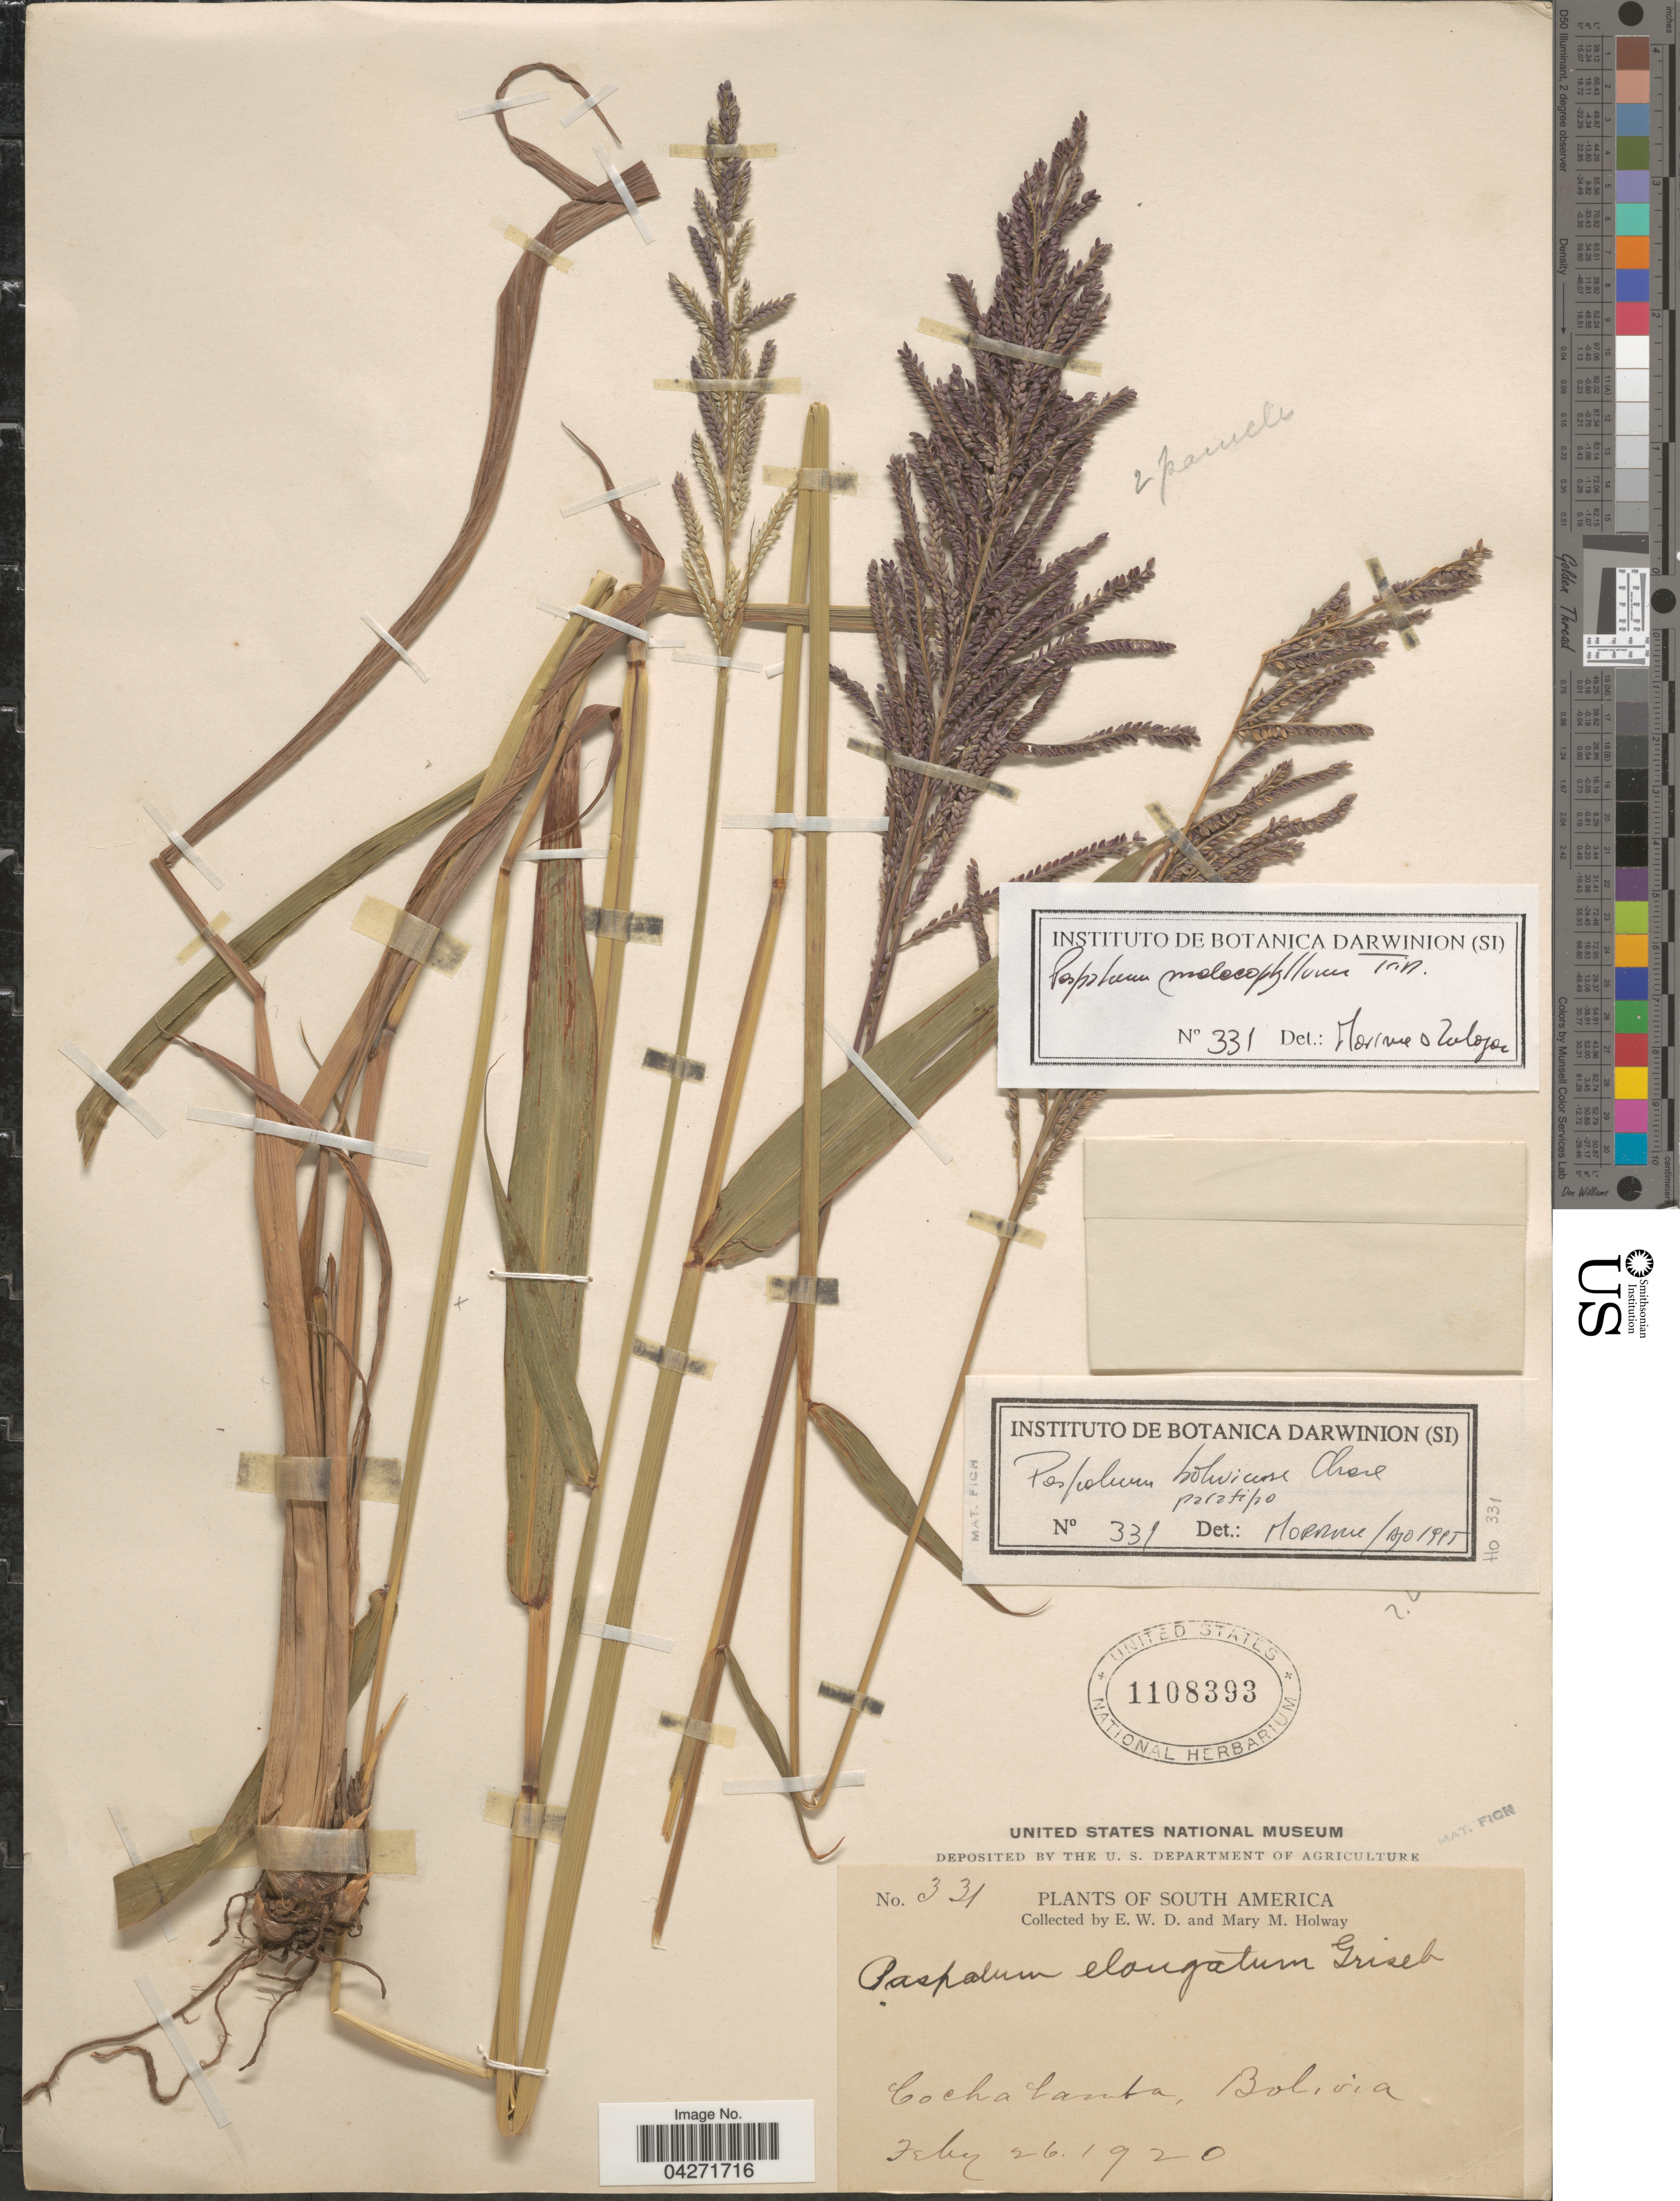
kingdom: Plantae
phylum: Tracheophyta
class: Liliopsida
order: Poales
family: Poaceae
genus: Paspalum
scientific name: Paspalum malacophyllum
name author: Trin.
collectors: E. W. D. Holway & M. M. Holway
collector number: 331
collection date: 1920-02-26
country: Bolivia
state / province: Cochabamba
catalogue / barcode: US 1108393